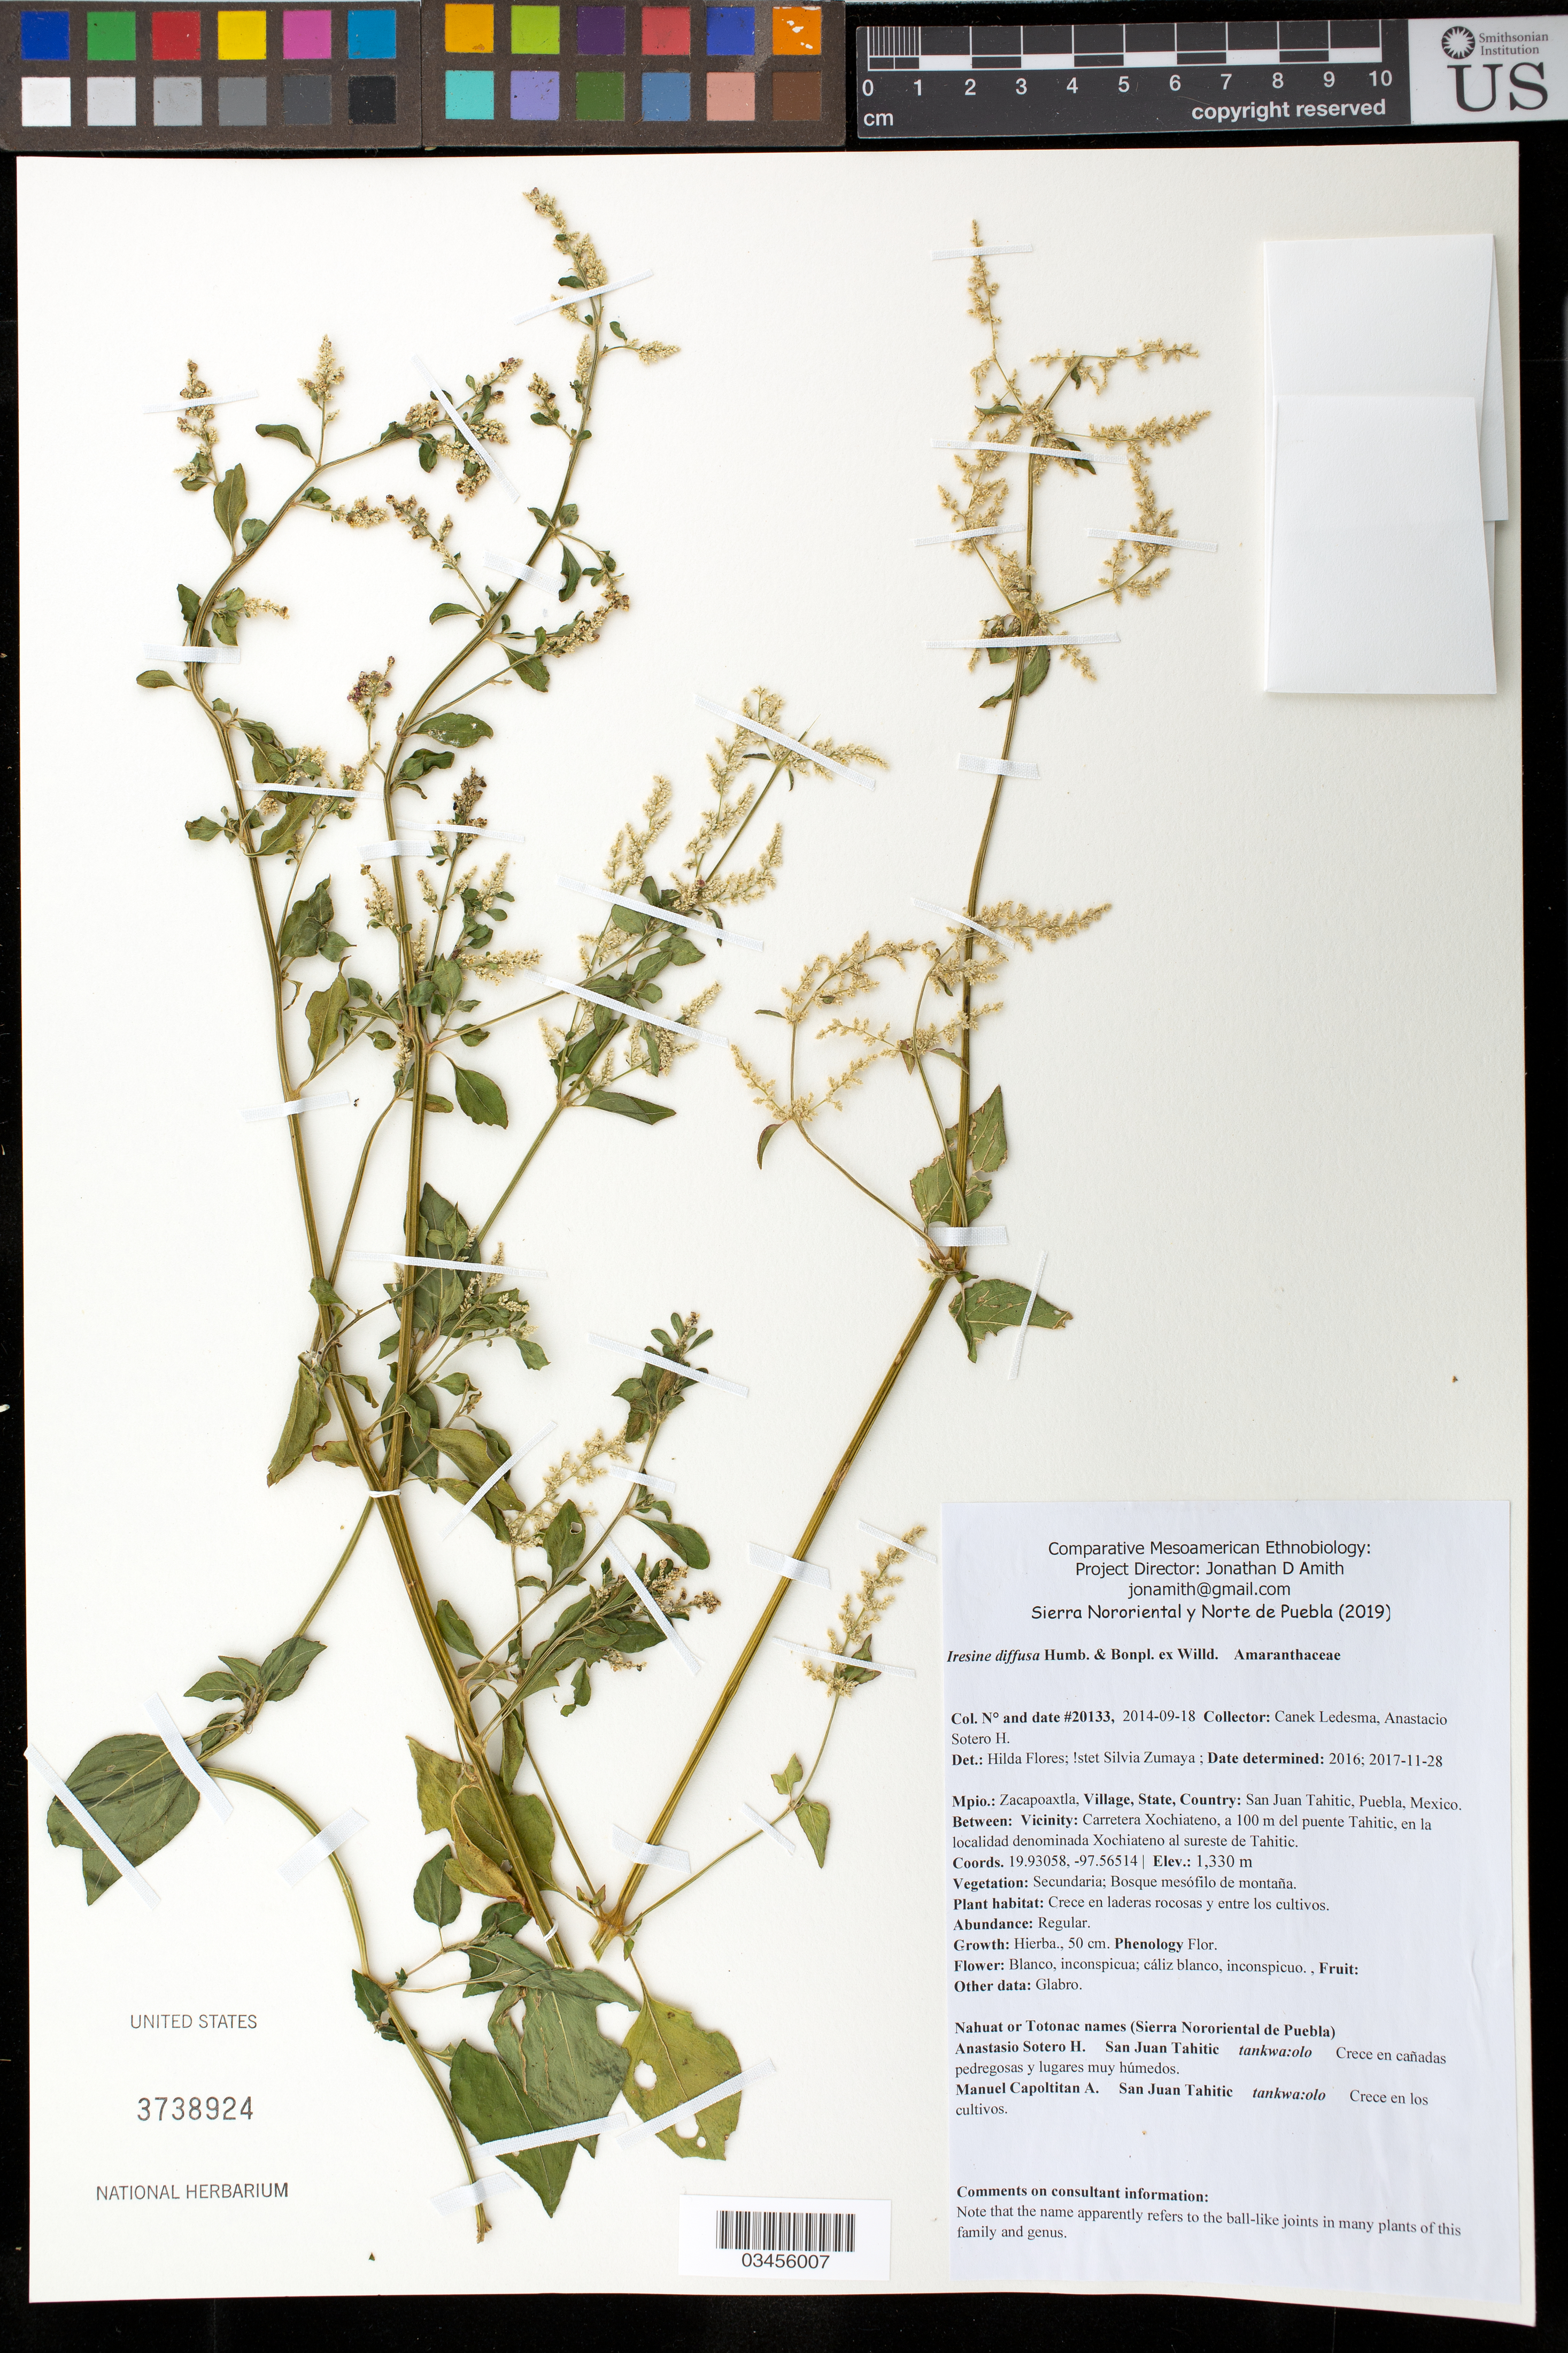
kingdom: Plantae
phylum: Tracheophyta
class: Magnoliopsida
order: Caryophyllales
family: Amaranthaceae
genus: Iresine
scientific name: Iresine diffusa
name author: Humb. & Bonpl. ex Willd.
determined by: Flores, H.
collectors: Canek Ledesma C.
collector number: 20133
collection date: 2014-09-18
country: México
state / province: Puebla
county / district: Zacapoaxtla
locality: PUEBLO: San Juan Tahitic; LOCALIDAD EXACTA: Carretera Xochiateno, a 100 m del puente Tahitic, en la localidad denominada Xochiateno al sureste de Tahitic.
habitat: Bosque mesófilo de montaña; en laderas rocosas y entre los cultivos.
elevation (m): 1330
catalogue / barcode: US 3738924